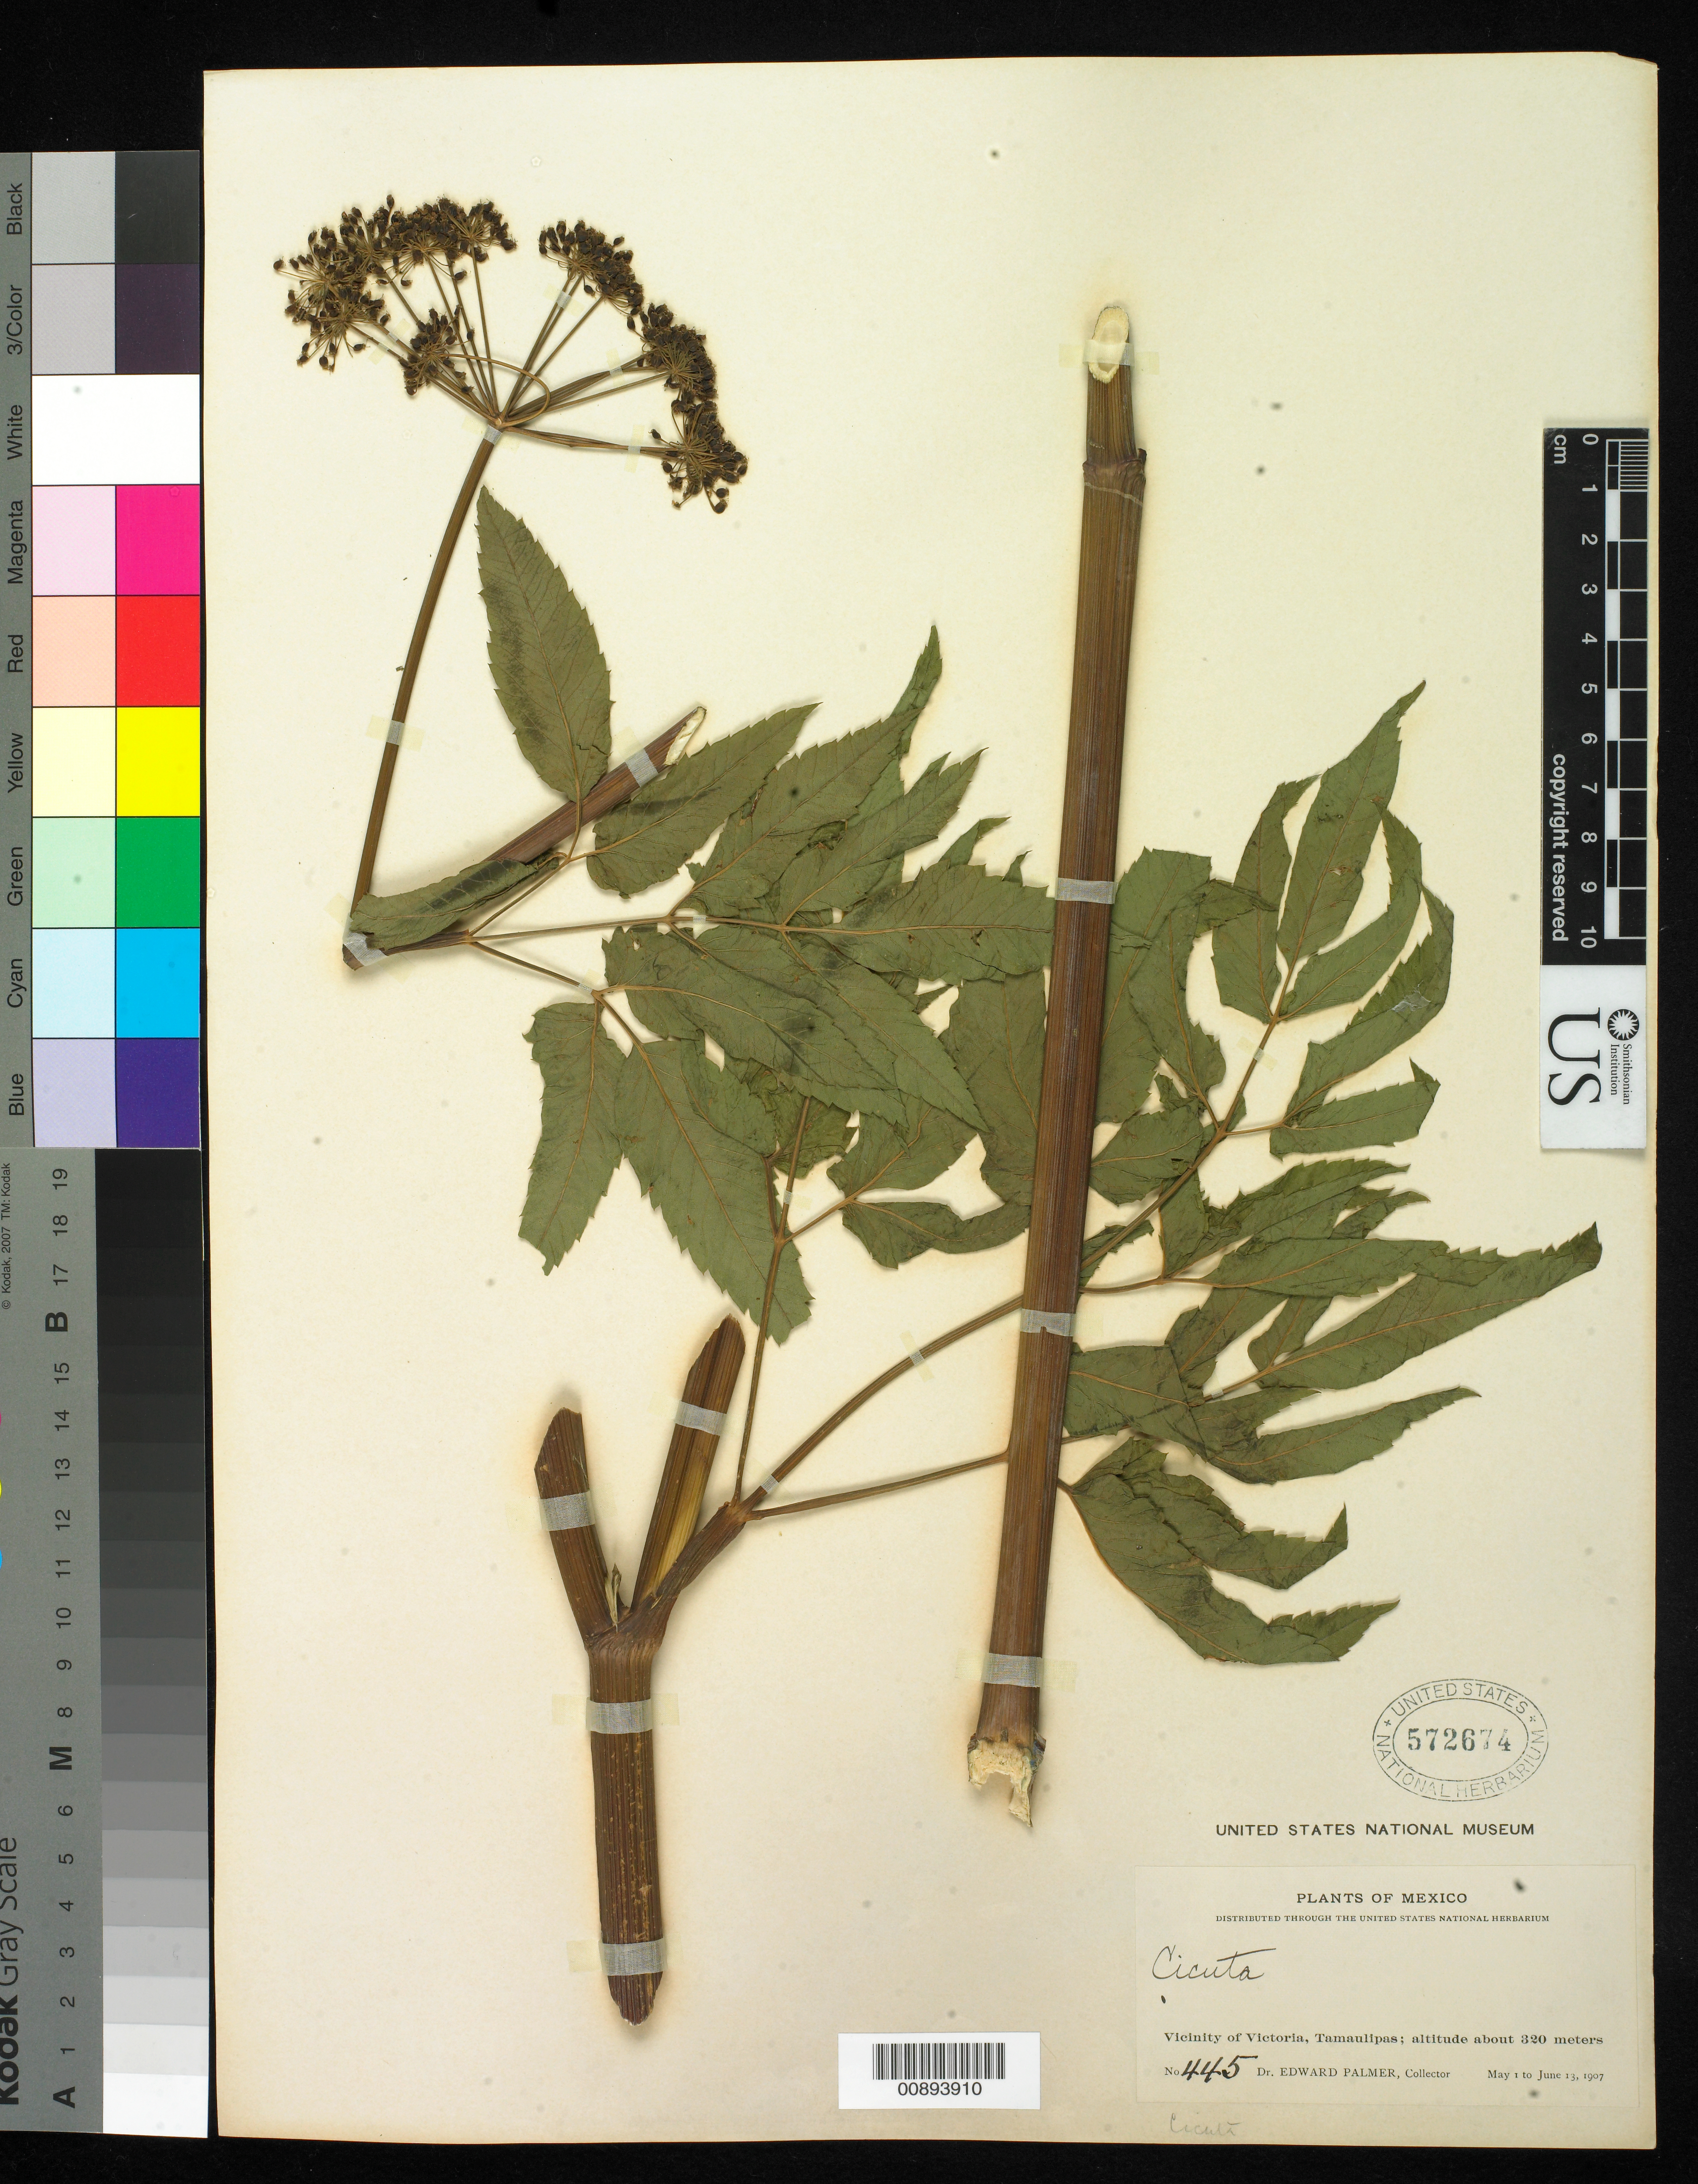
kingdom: Plantae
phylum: Tracheophyta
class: Magnoliopsida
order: Apiales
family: Apiaceae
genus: Cicuta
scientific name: Cicuta sp.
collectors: E. Palmer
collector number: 445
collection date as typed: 01 May 1907 to 13 Jun 1907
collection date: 1907-05-01/1907-06-13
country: Mexico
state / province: Tamaulipas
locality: Vicinity of Victoria.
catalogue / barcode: US 572674